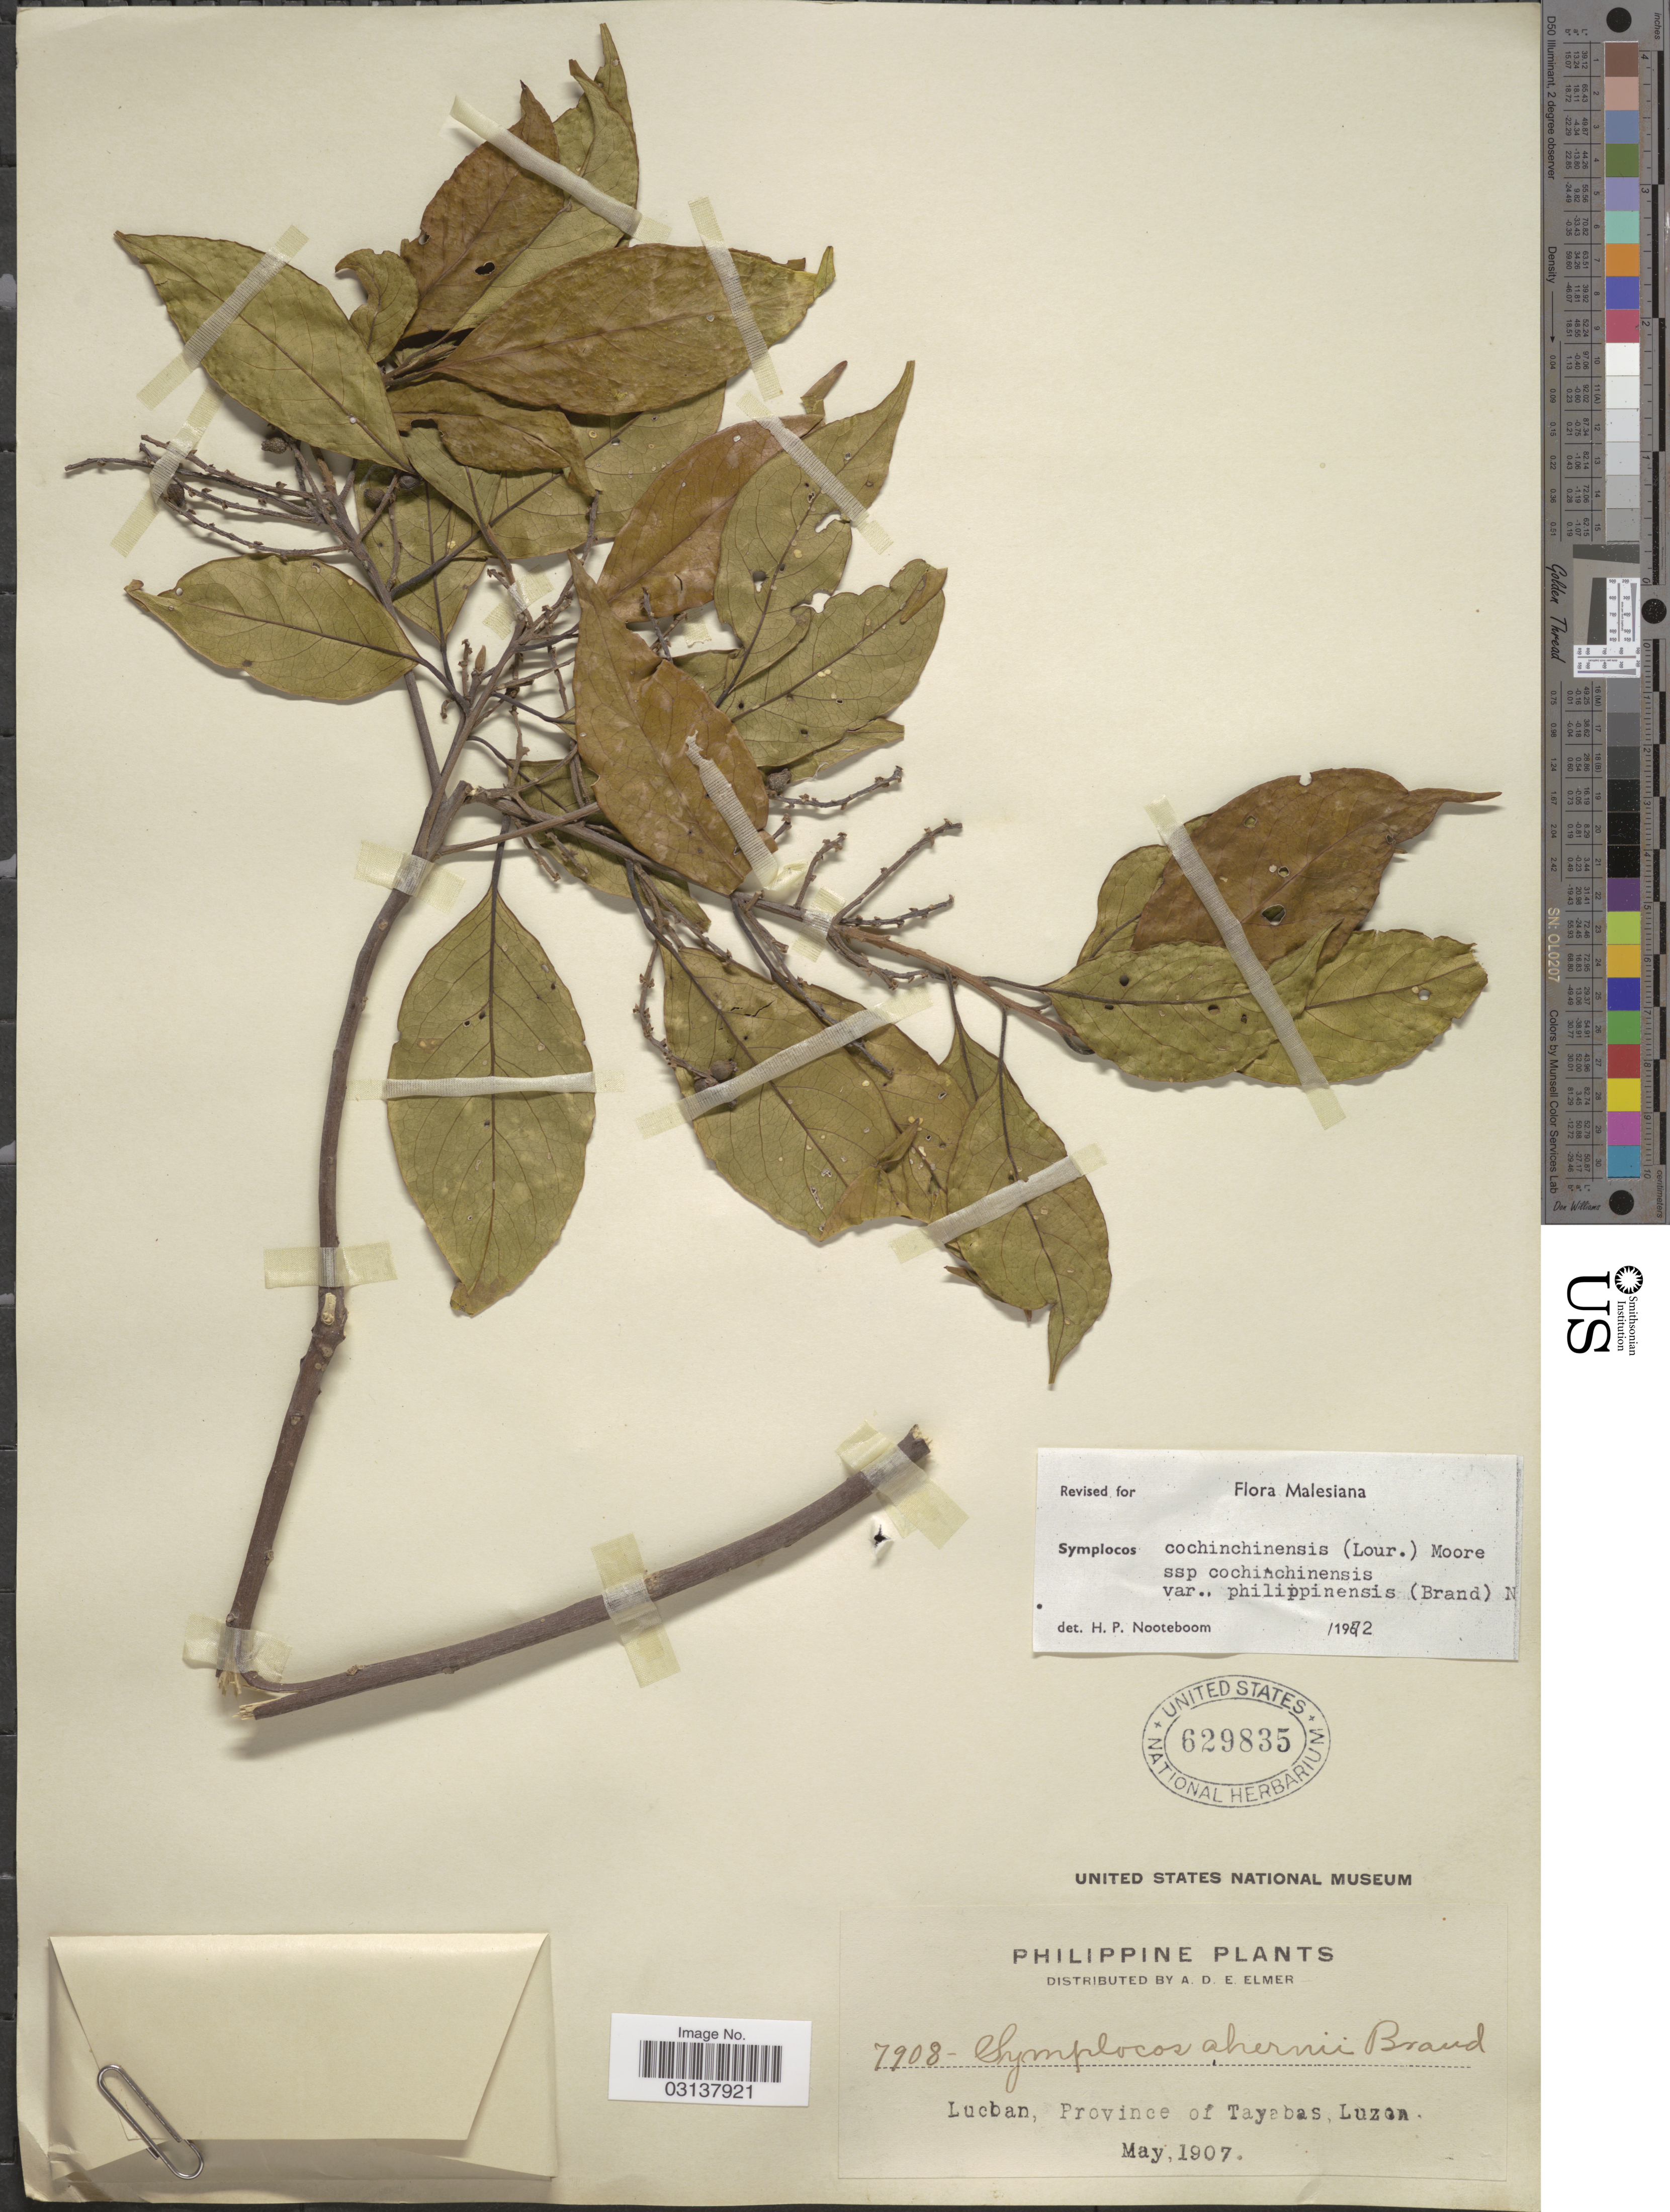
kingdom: Plantae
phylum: Tracheophyta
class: Magnoliopsida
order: Ericales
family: Symplocaceae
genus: Symplocos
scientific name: Symplocos cochinchinensis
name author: (Lour.) S. Moore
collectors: A. D. E. Elmer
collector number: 7908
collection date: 1907-05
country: Philippines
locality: Philippine. Lucban, Province of Tayabas, Luzon.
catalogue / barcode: US 629835